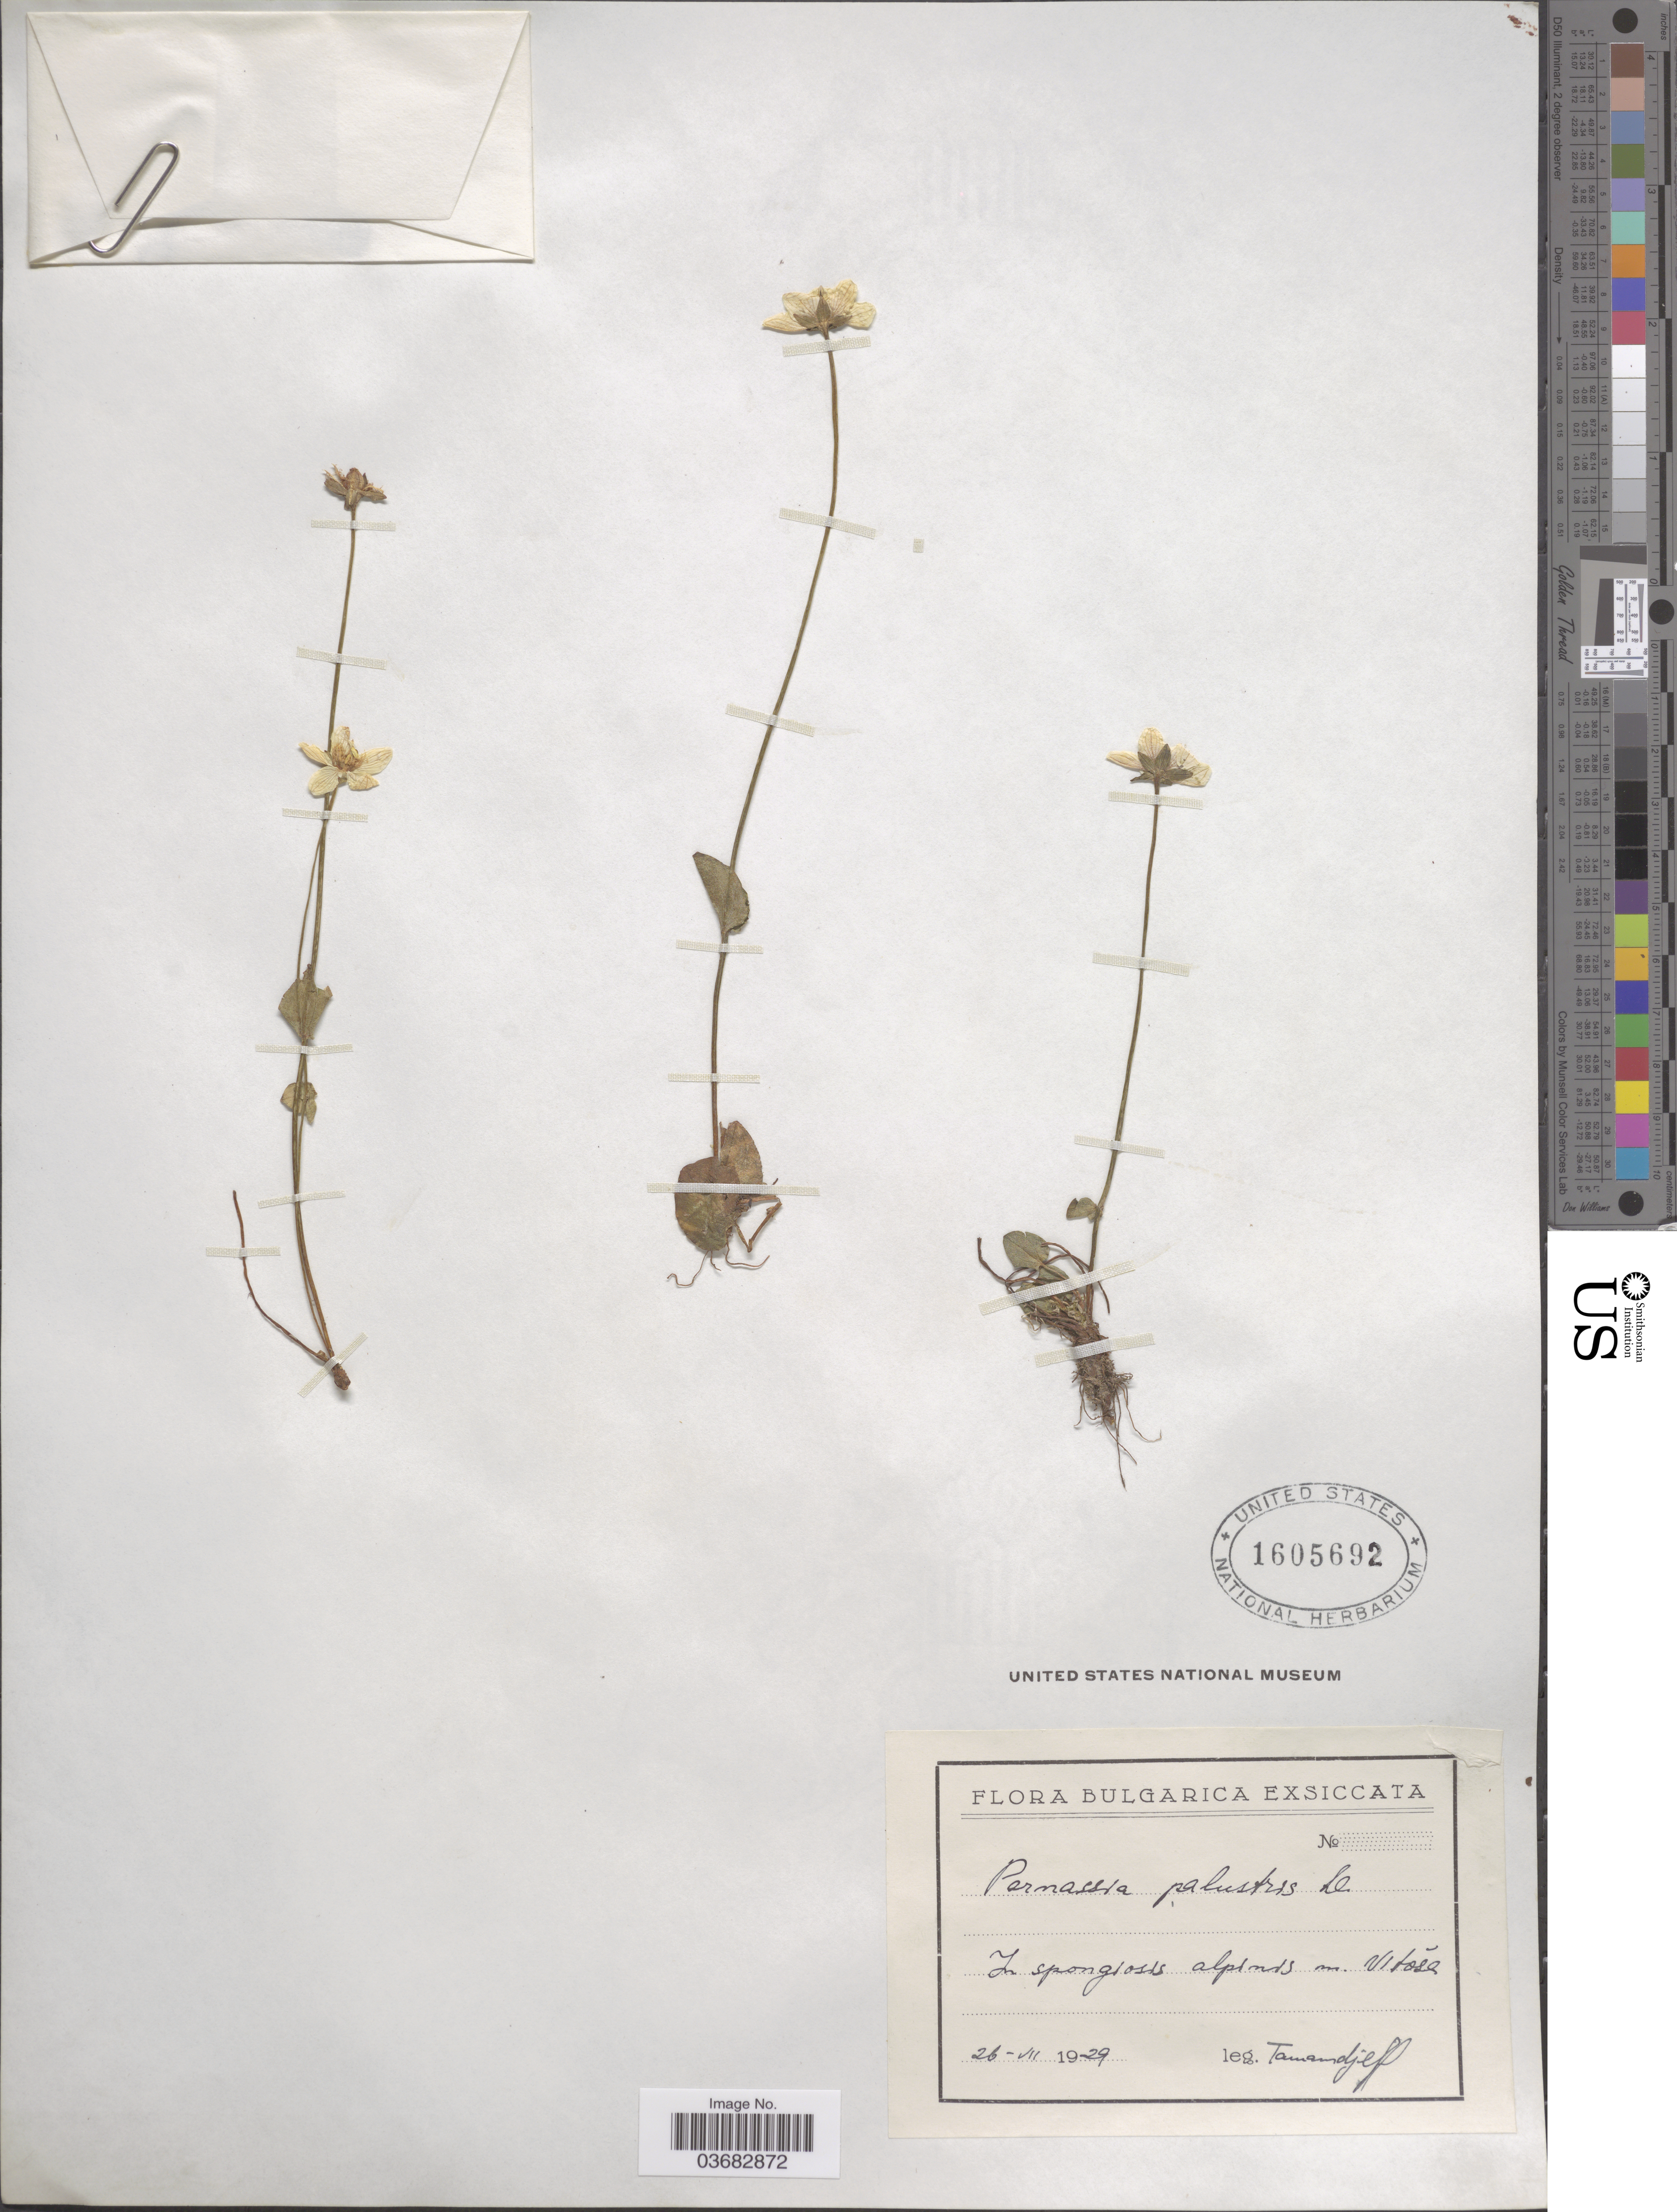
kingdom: Plantae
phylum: Tracheophyta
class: Magnoliopsida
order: Celastrales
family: Parnassiaceae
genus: Parnassia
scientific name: Parnassia palustris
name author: L.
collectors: -. Tamandjeff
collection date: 1929-07-26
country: Bulgaria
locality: Bulgarica. In spongiosis alpinis in. Vitosa.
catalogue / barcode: US 1605692